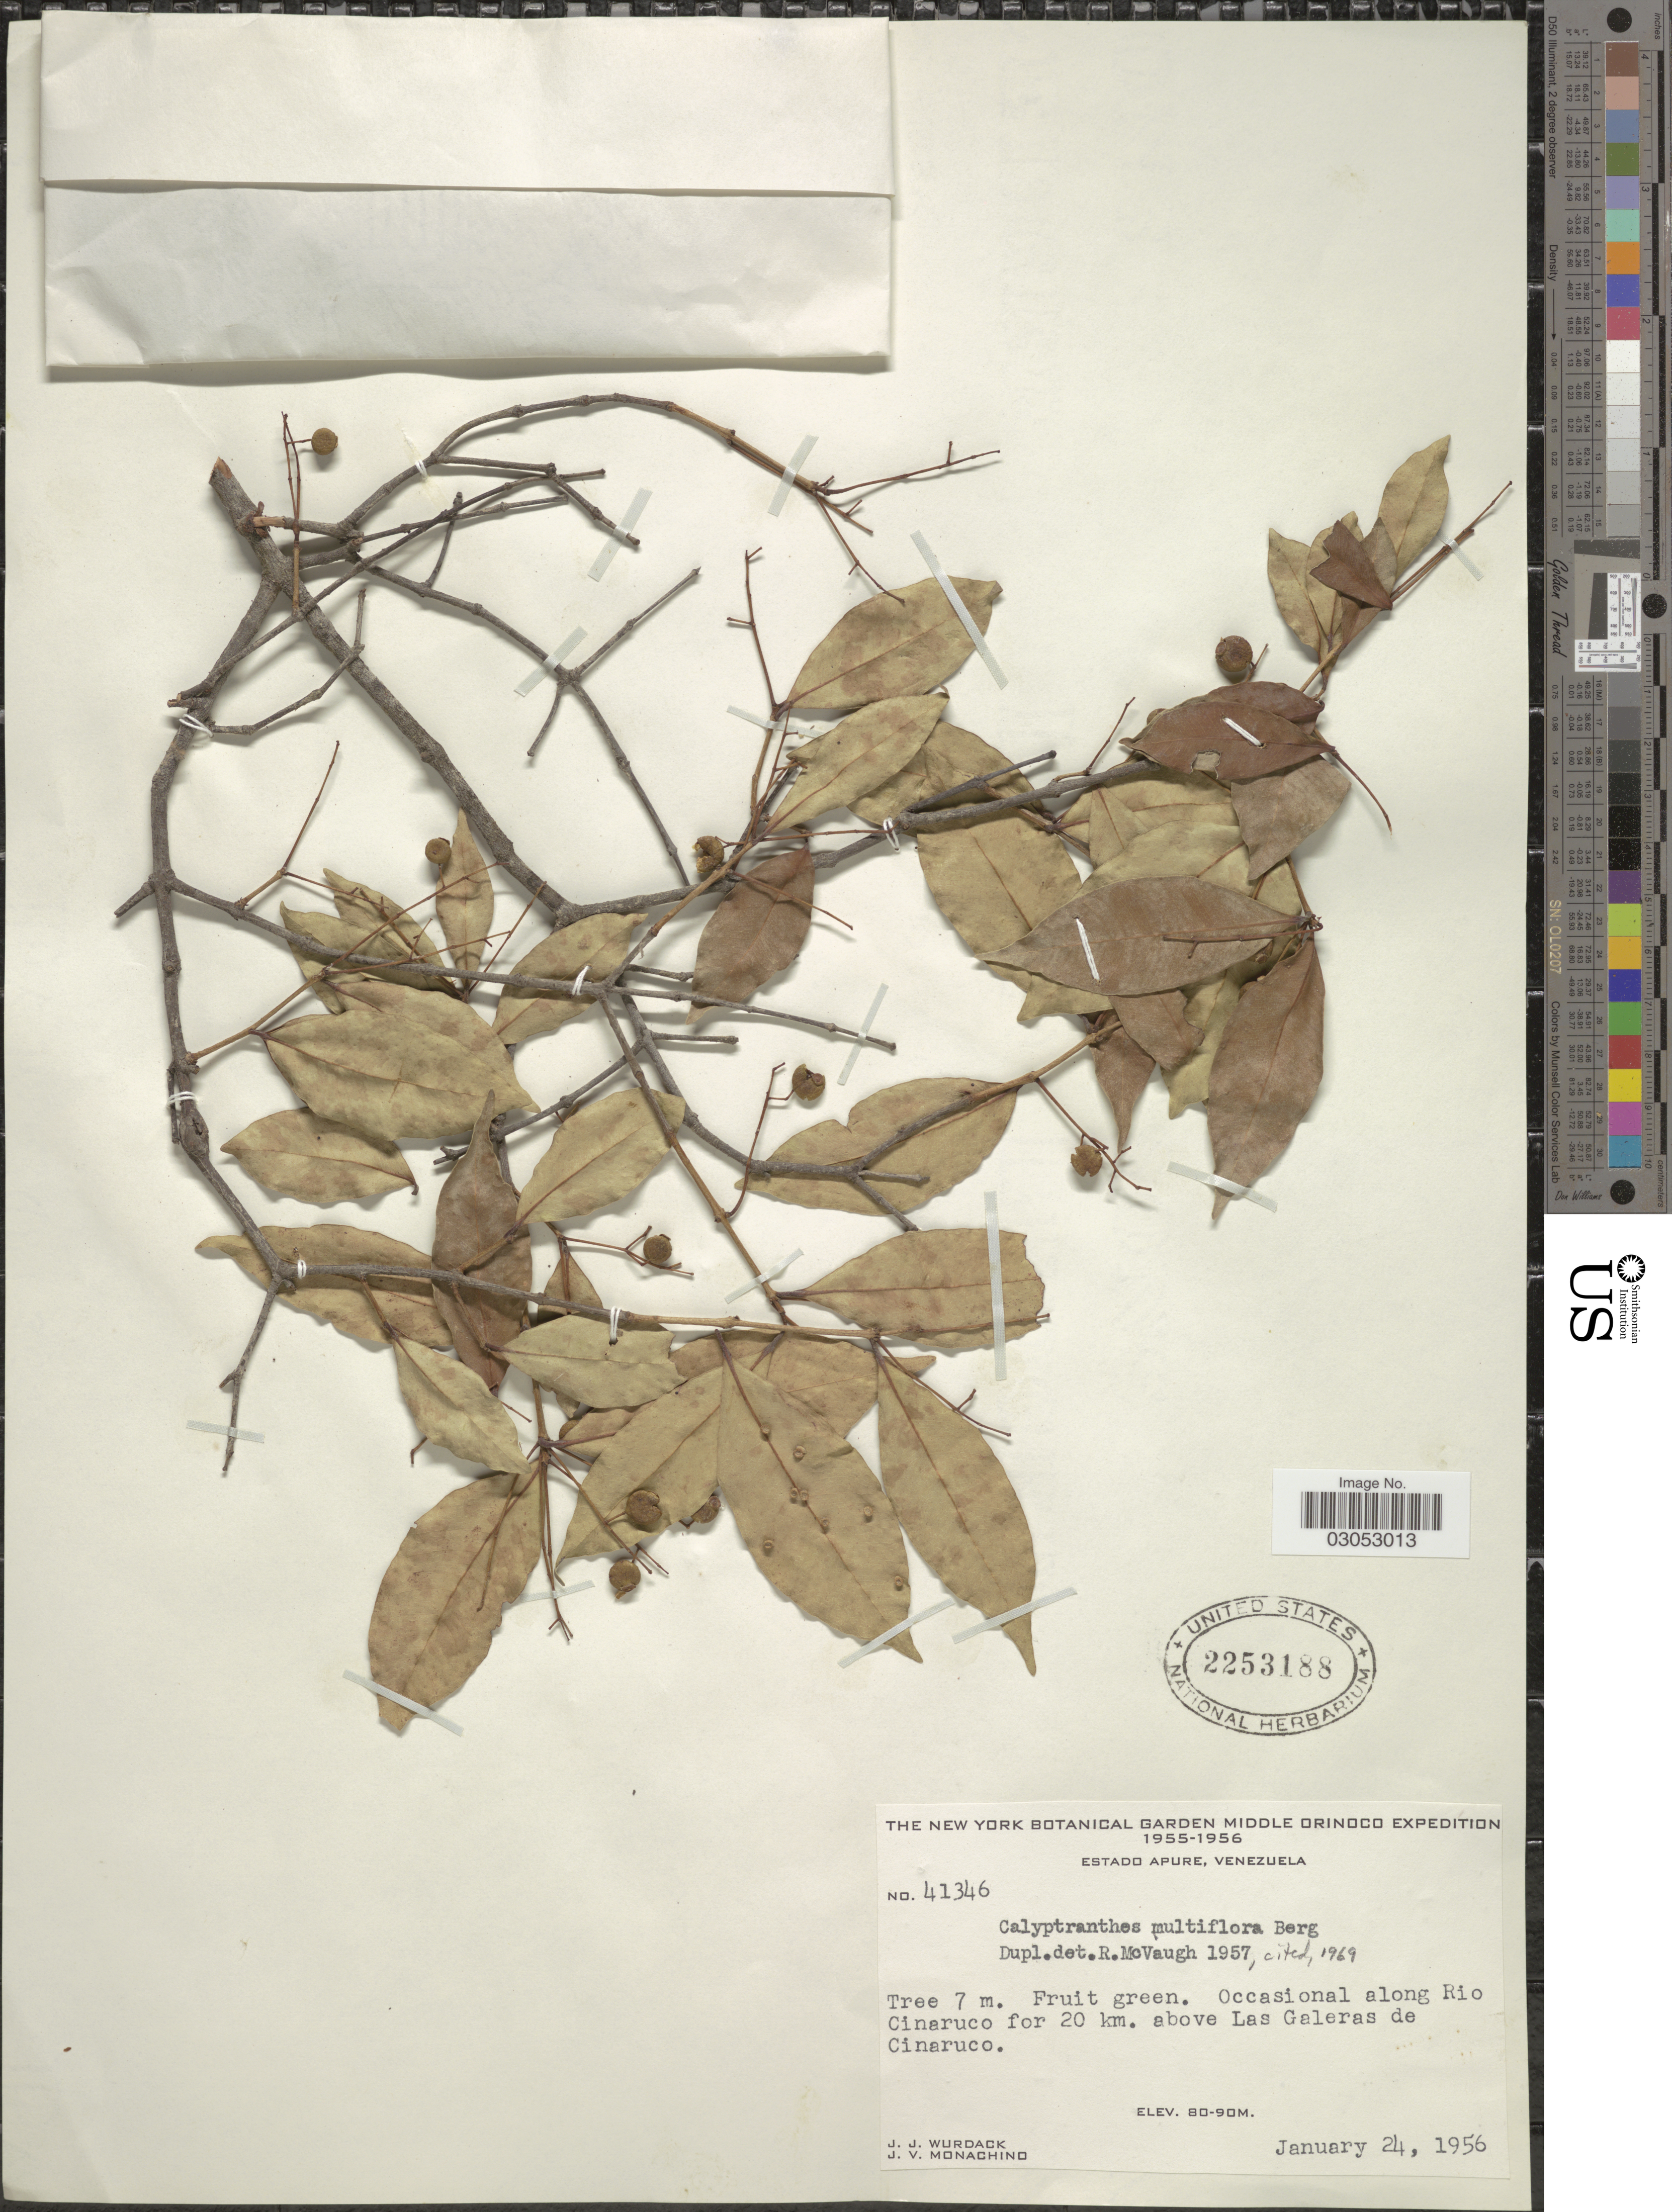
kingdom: Plantae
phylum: Tracheophyta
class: Magnoliopsida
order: Myrtales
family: Myrtaceae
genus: Myrcia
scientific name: Myrcia florifera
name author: (McVaugh) Gaem & E. Lucas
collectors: J. J. Wurdack & J. V. Monachino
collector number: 41346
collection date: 1956-01-24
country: Venezuela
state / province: Apure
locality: Occasional along Rio Cinaruco for 20 km. above Las Galeras de Cinaruco.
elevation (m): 80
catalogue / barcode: US 2253188